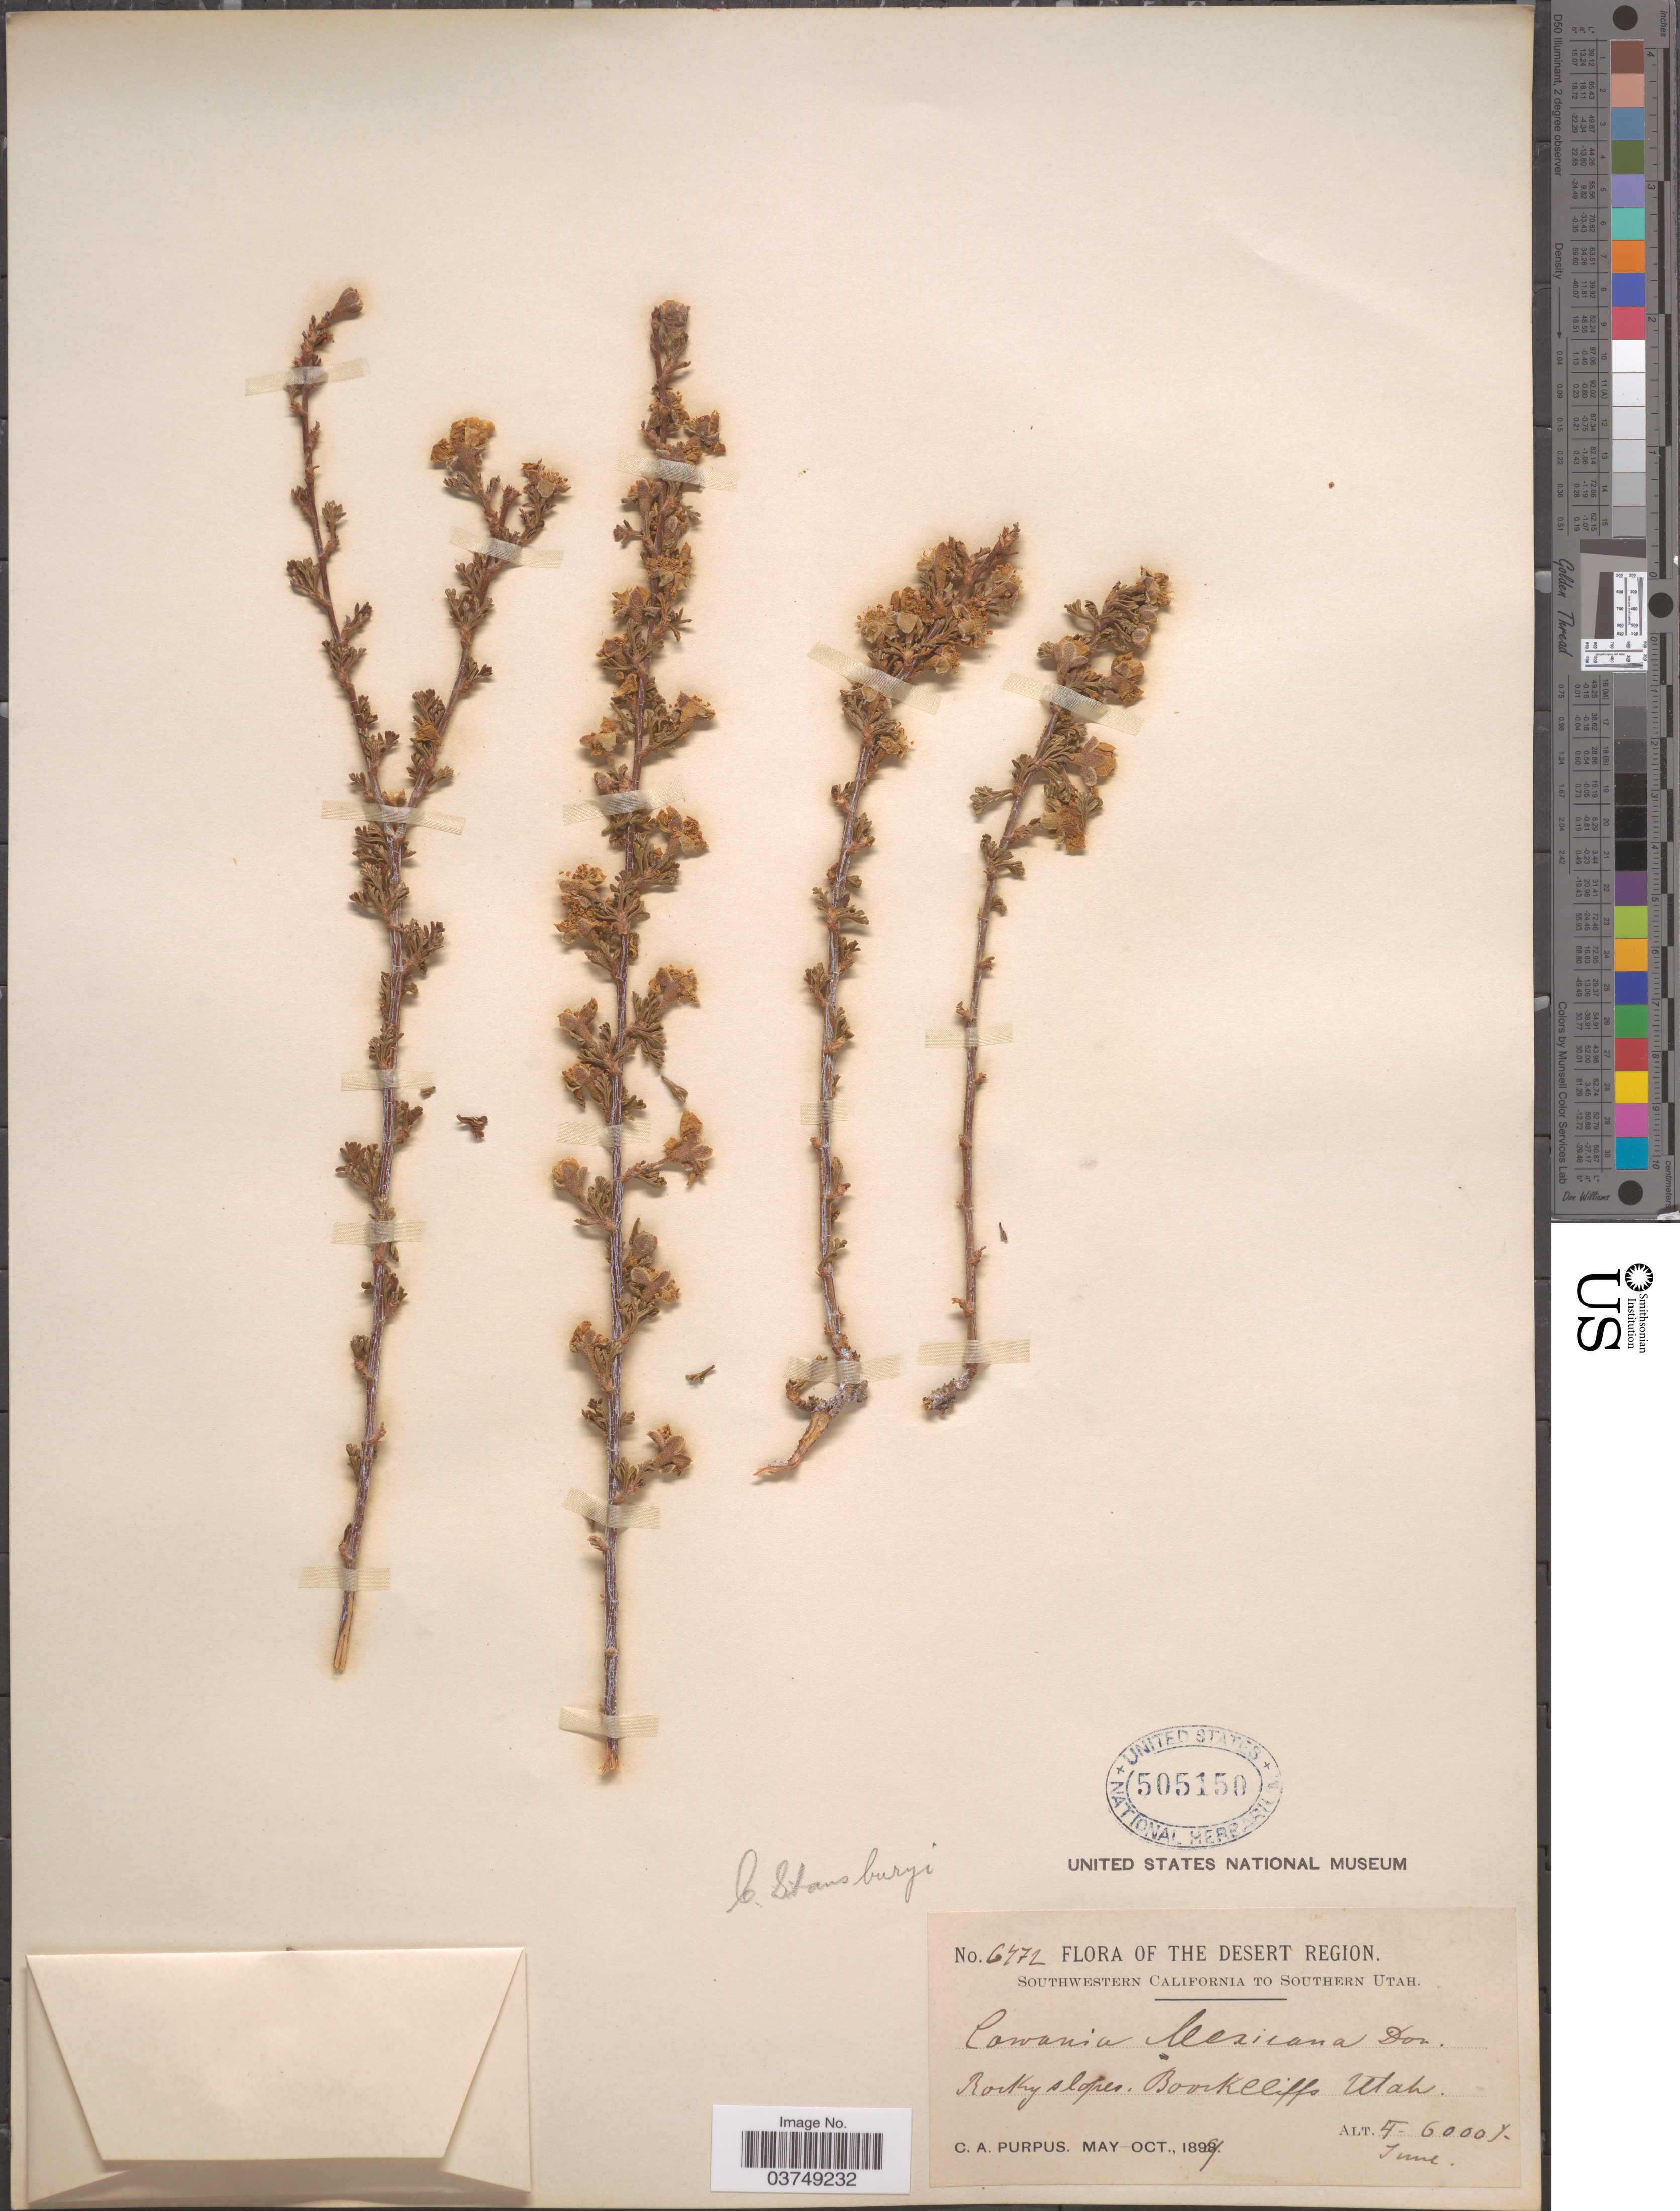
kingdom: Plantae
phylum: Tracheophyta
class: Magnoliopsida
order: Rosales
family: Rosaceae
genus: Purshia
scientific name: Purshia stansburyana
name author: (Torr.) Henrickson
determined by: Strong, Mark T., (BOT), Smithsonian Institution - National Museum of Natural History (UNITED STATES)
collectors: C. A. Purpus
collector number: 6472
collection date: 1899-06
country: United States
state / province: Utah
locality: The Desert Region. Bookcliffs Utah.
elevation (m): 1219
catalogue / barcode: US 505150